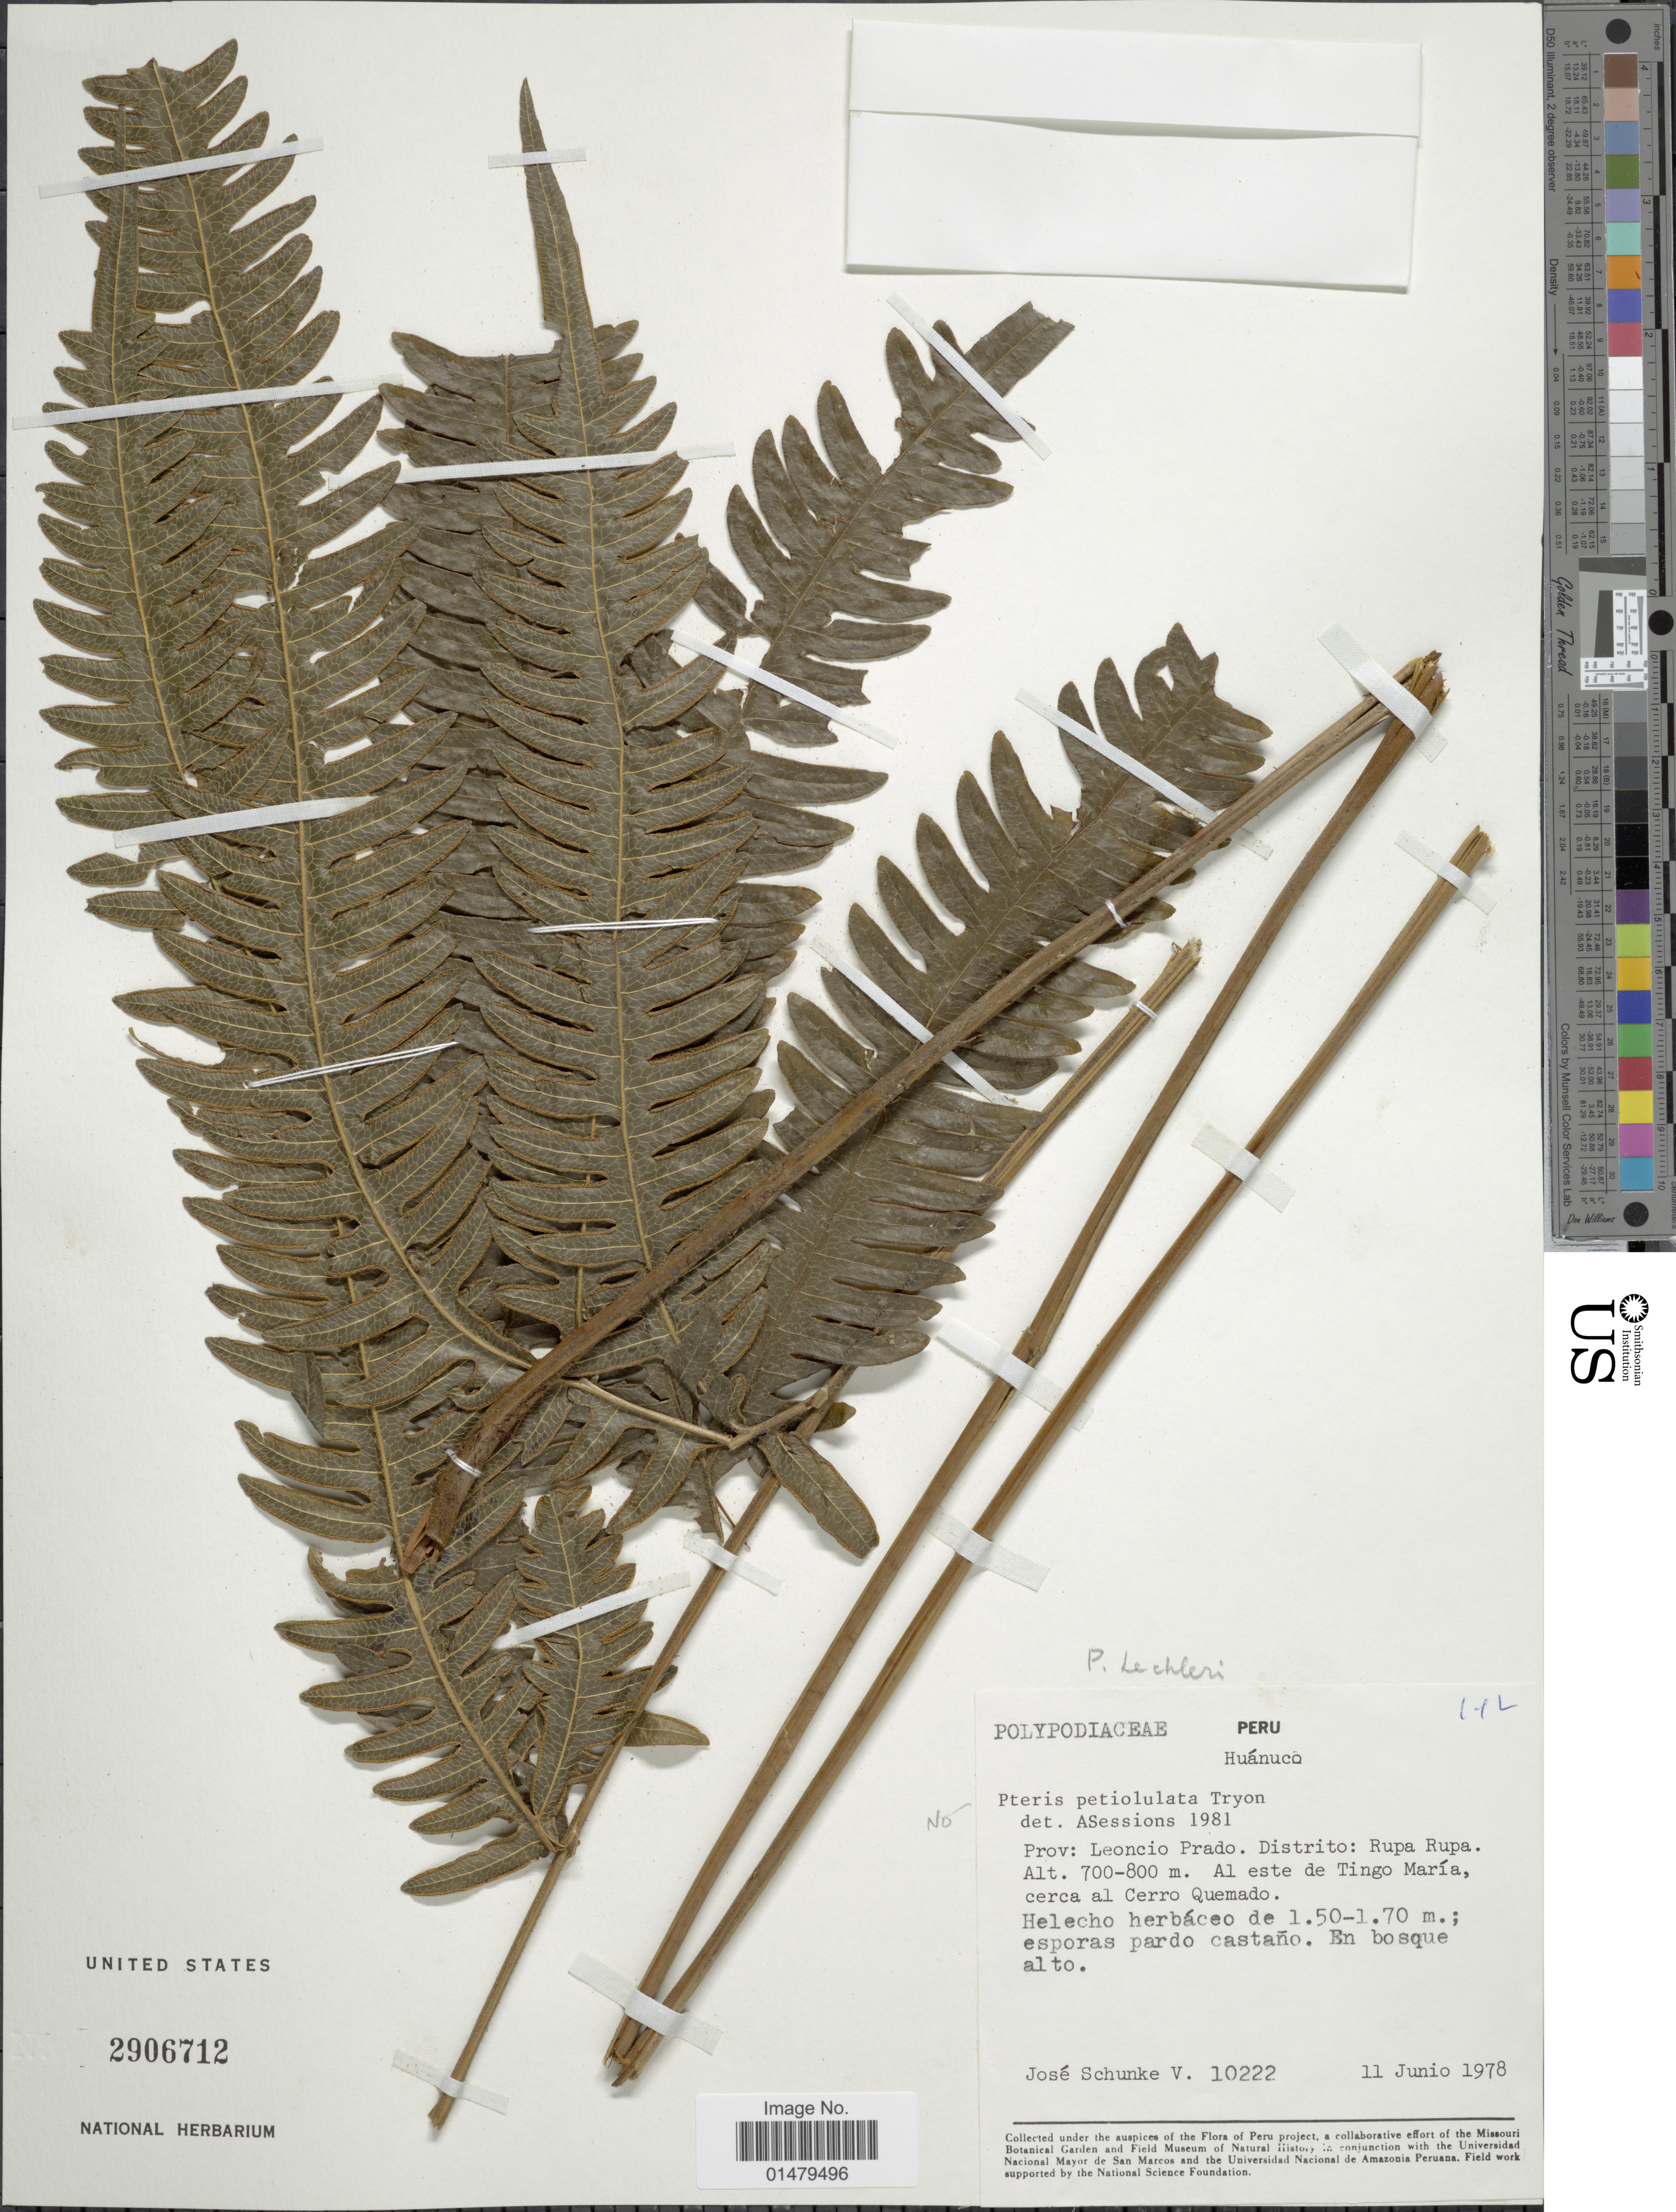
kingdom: Plantae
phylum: Tracheophyta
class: Polypodiopsida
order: Polypodiales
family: Pteridaceae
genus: Pteris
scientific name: Pteris lechleri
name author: Mett.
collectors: J. Schunke Vigo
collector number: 10222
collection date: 1978-06-11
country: Peru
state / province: Huánuco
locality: Prov: Leoncio Prado. Distrito: Rupa Rupa. Al este de Tingo Maria, cerca al Cerro Quemado.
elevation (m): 700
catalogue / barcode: US 2906712